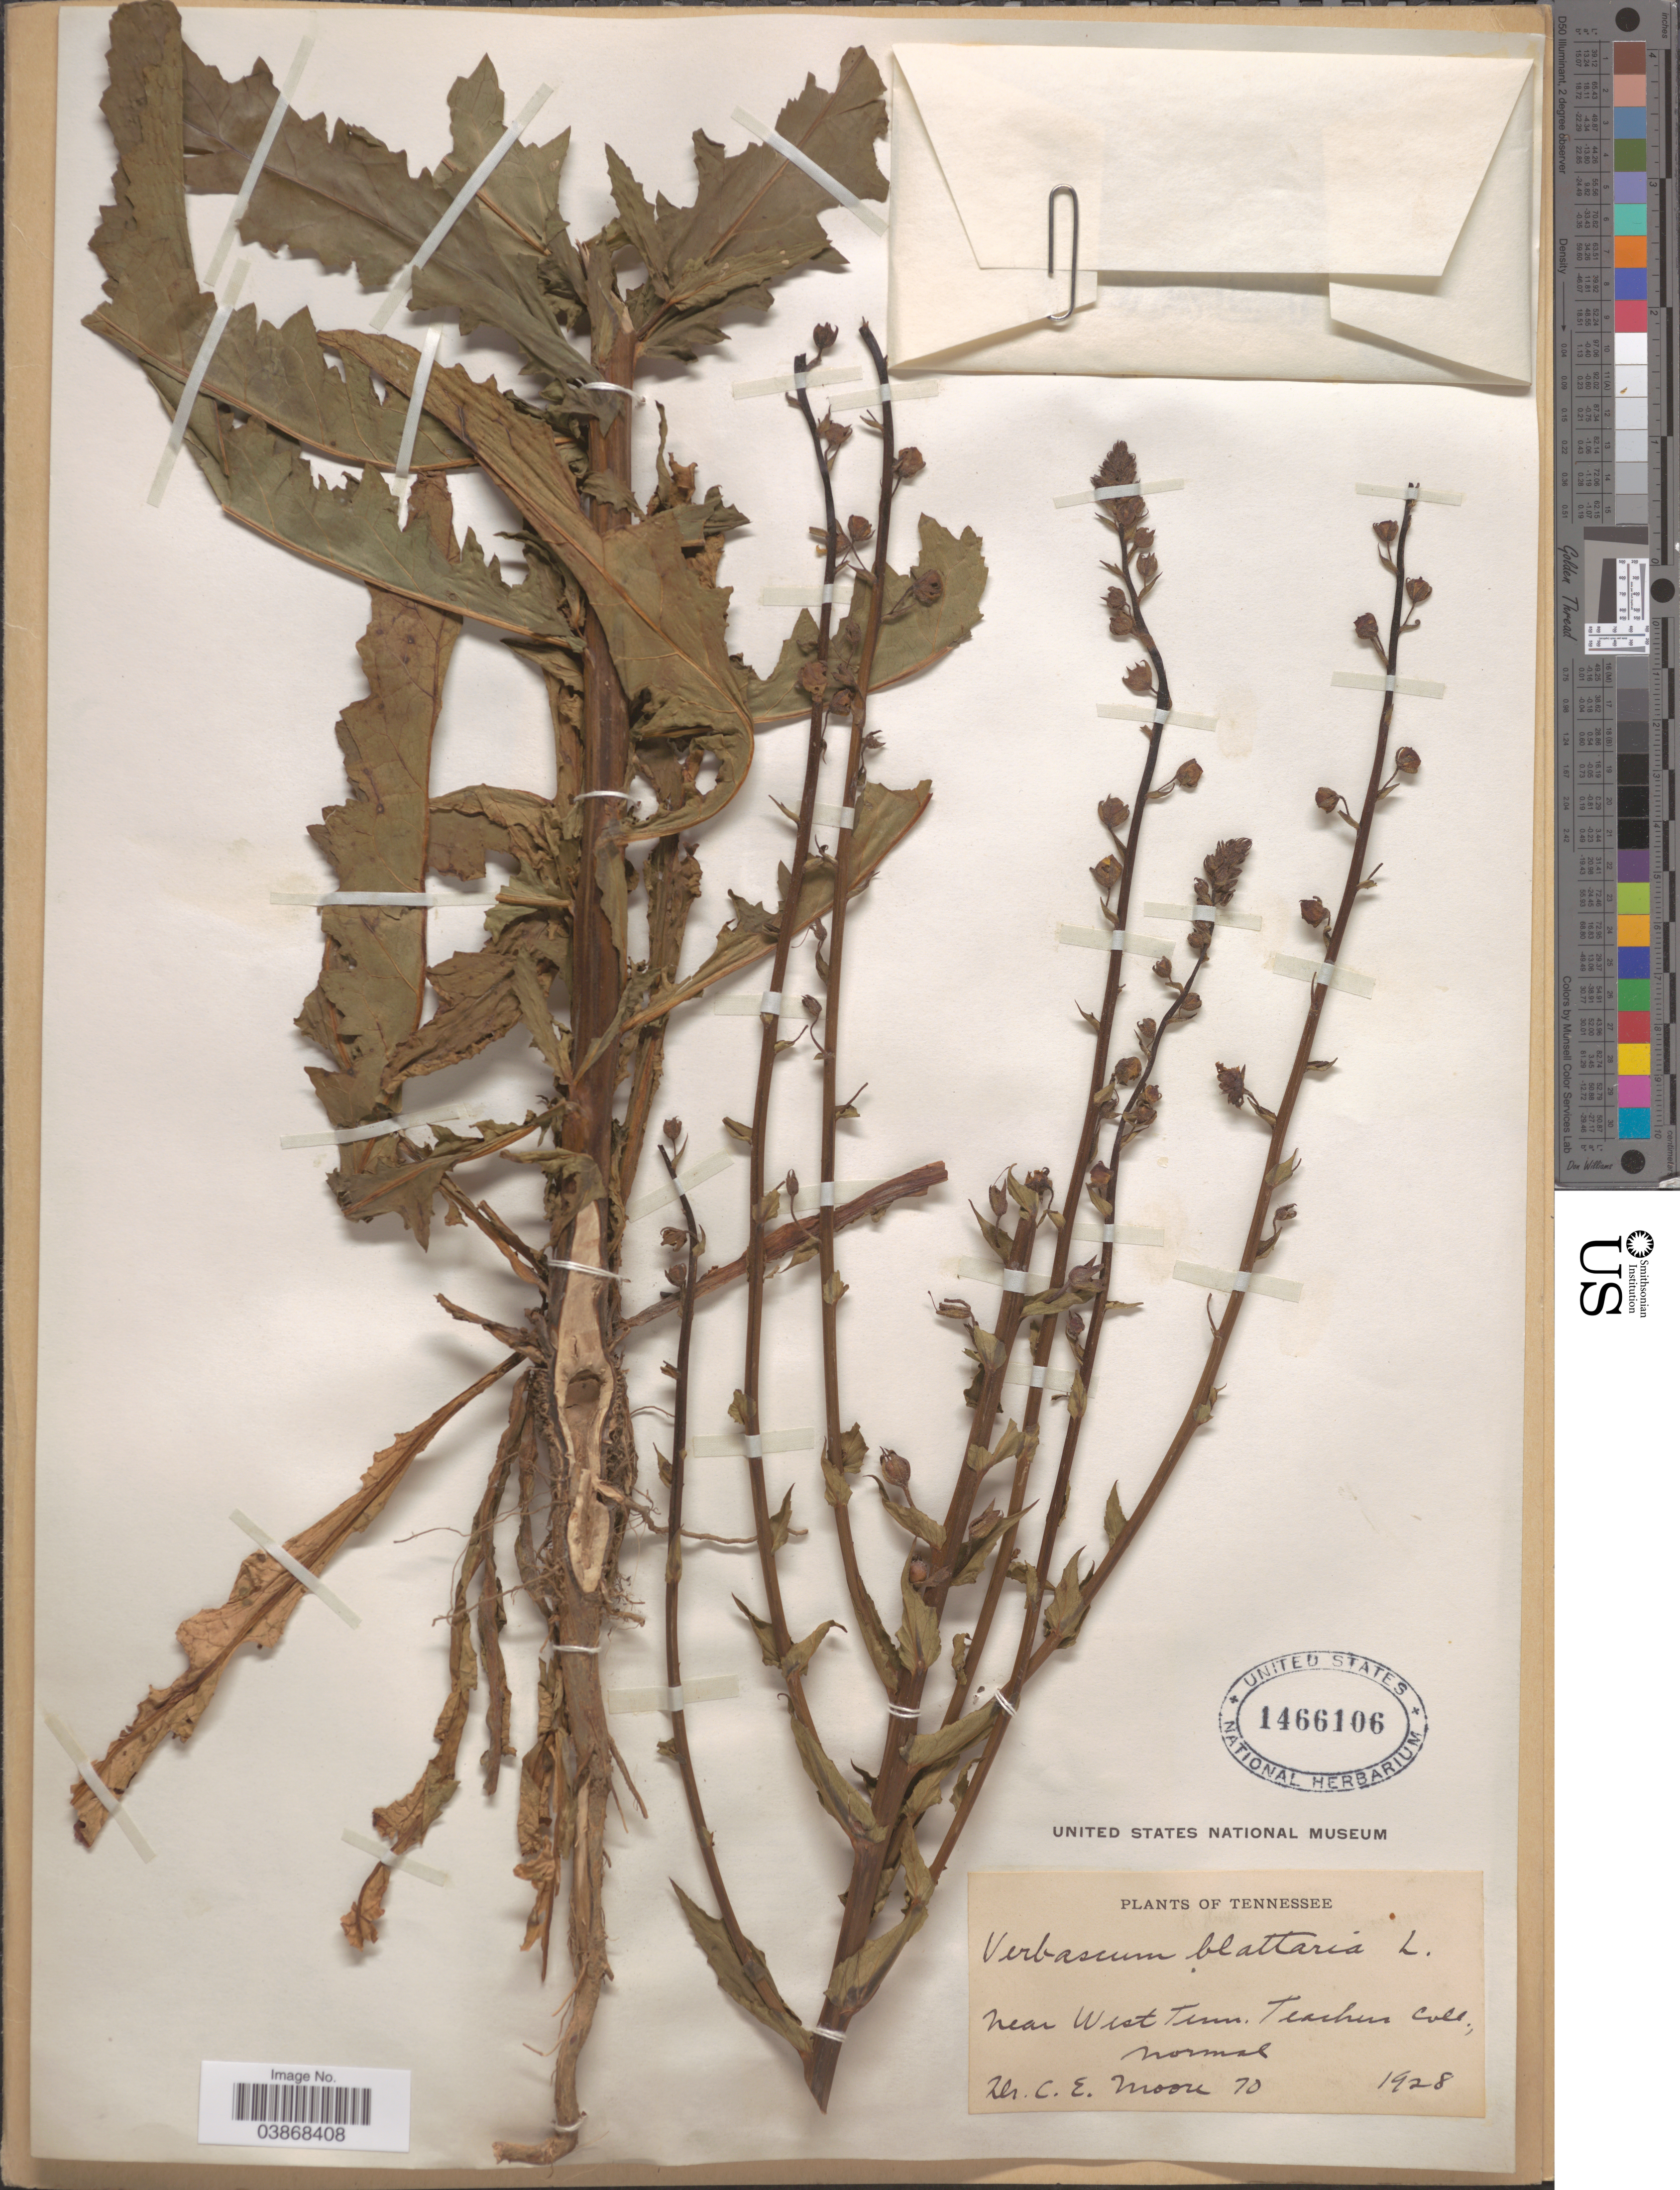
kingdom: Plantae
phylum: Tracheophyta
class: Magnoliopsida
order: Lamiales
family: Scrophulariaceae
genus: Verbascum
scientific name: Verbascum blattaria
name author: L.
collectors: C. Moore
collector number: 70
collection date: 1928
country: United States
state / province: Tennessee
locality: Near West Tenn. Teacher Coll.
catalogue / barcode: US 1466106